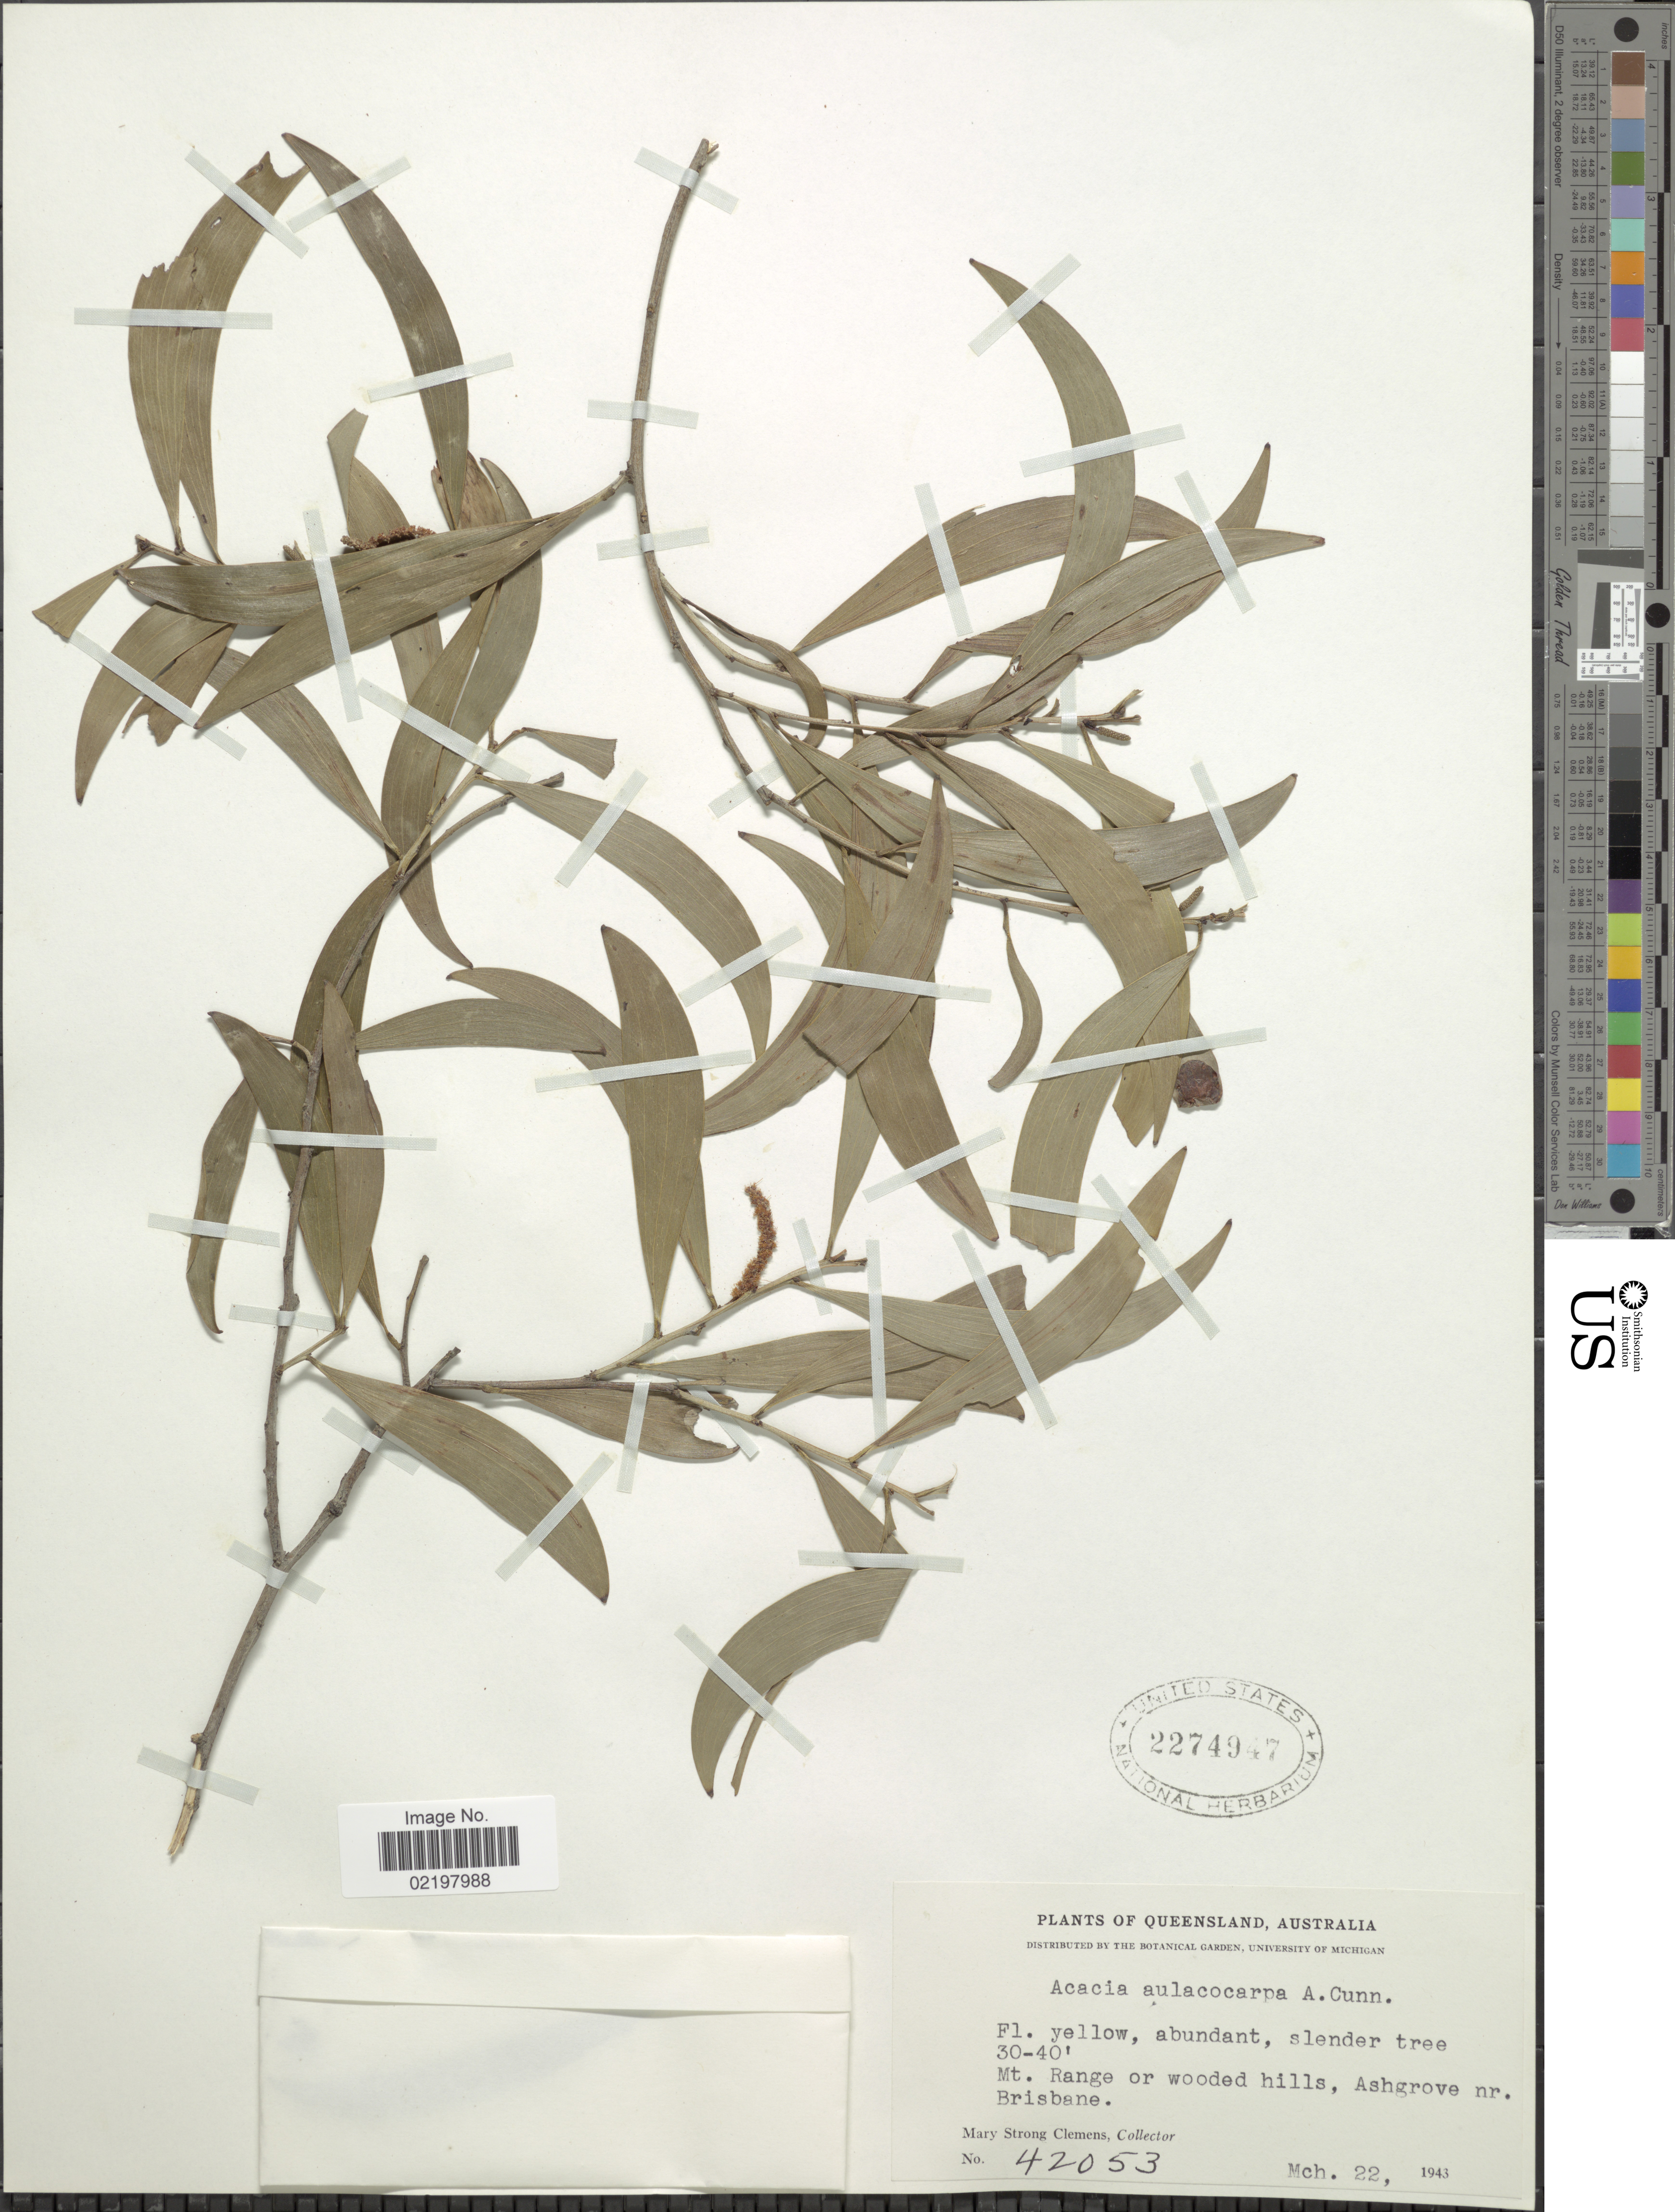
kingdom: Plantae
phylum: Tracheophyta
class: Magnoliopsida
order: Fabales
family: Fabaceae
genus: Acacia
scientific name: Acacia aulacocarpa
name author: A. Cunn. ex Benth.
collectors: M. S. Clemens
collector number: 42053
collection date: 1943-03-22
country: Australia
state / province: Queensland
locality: Mt, Range or wooded hills, Ashgrove nr. Brisbane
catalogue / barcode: US 2274947